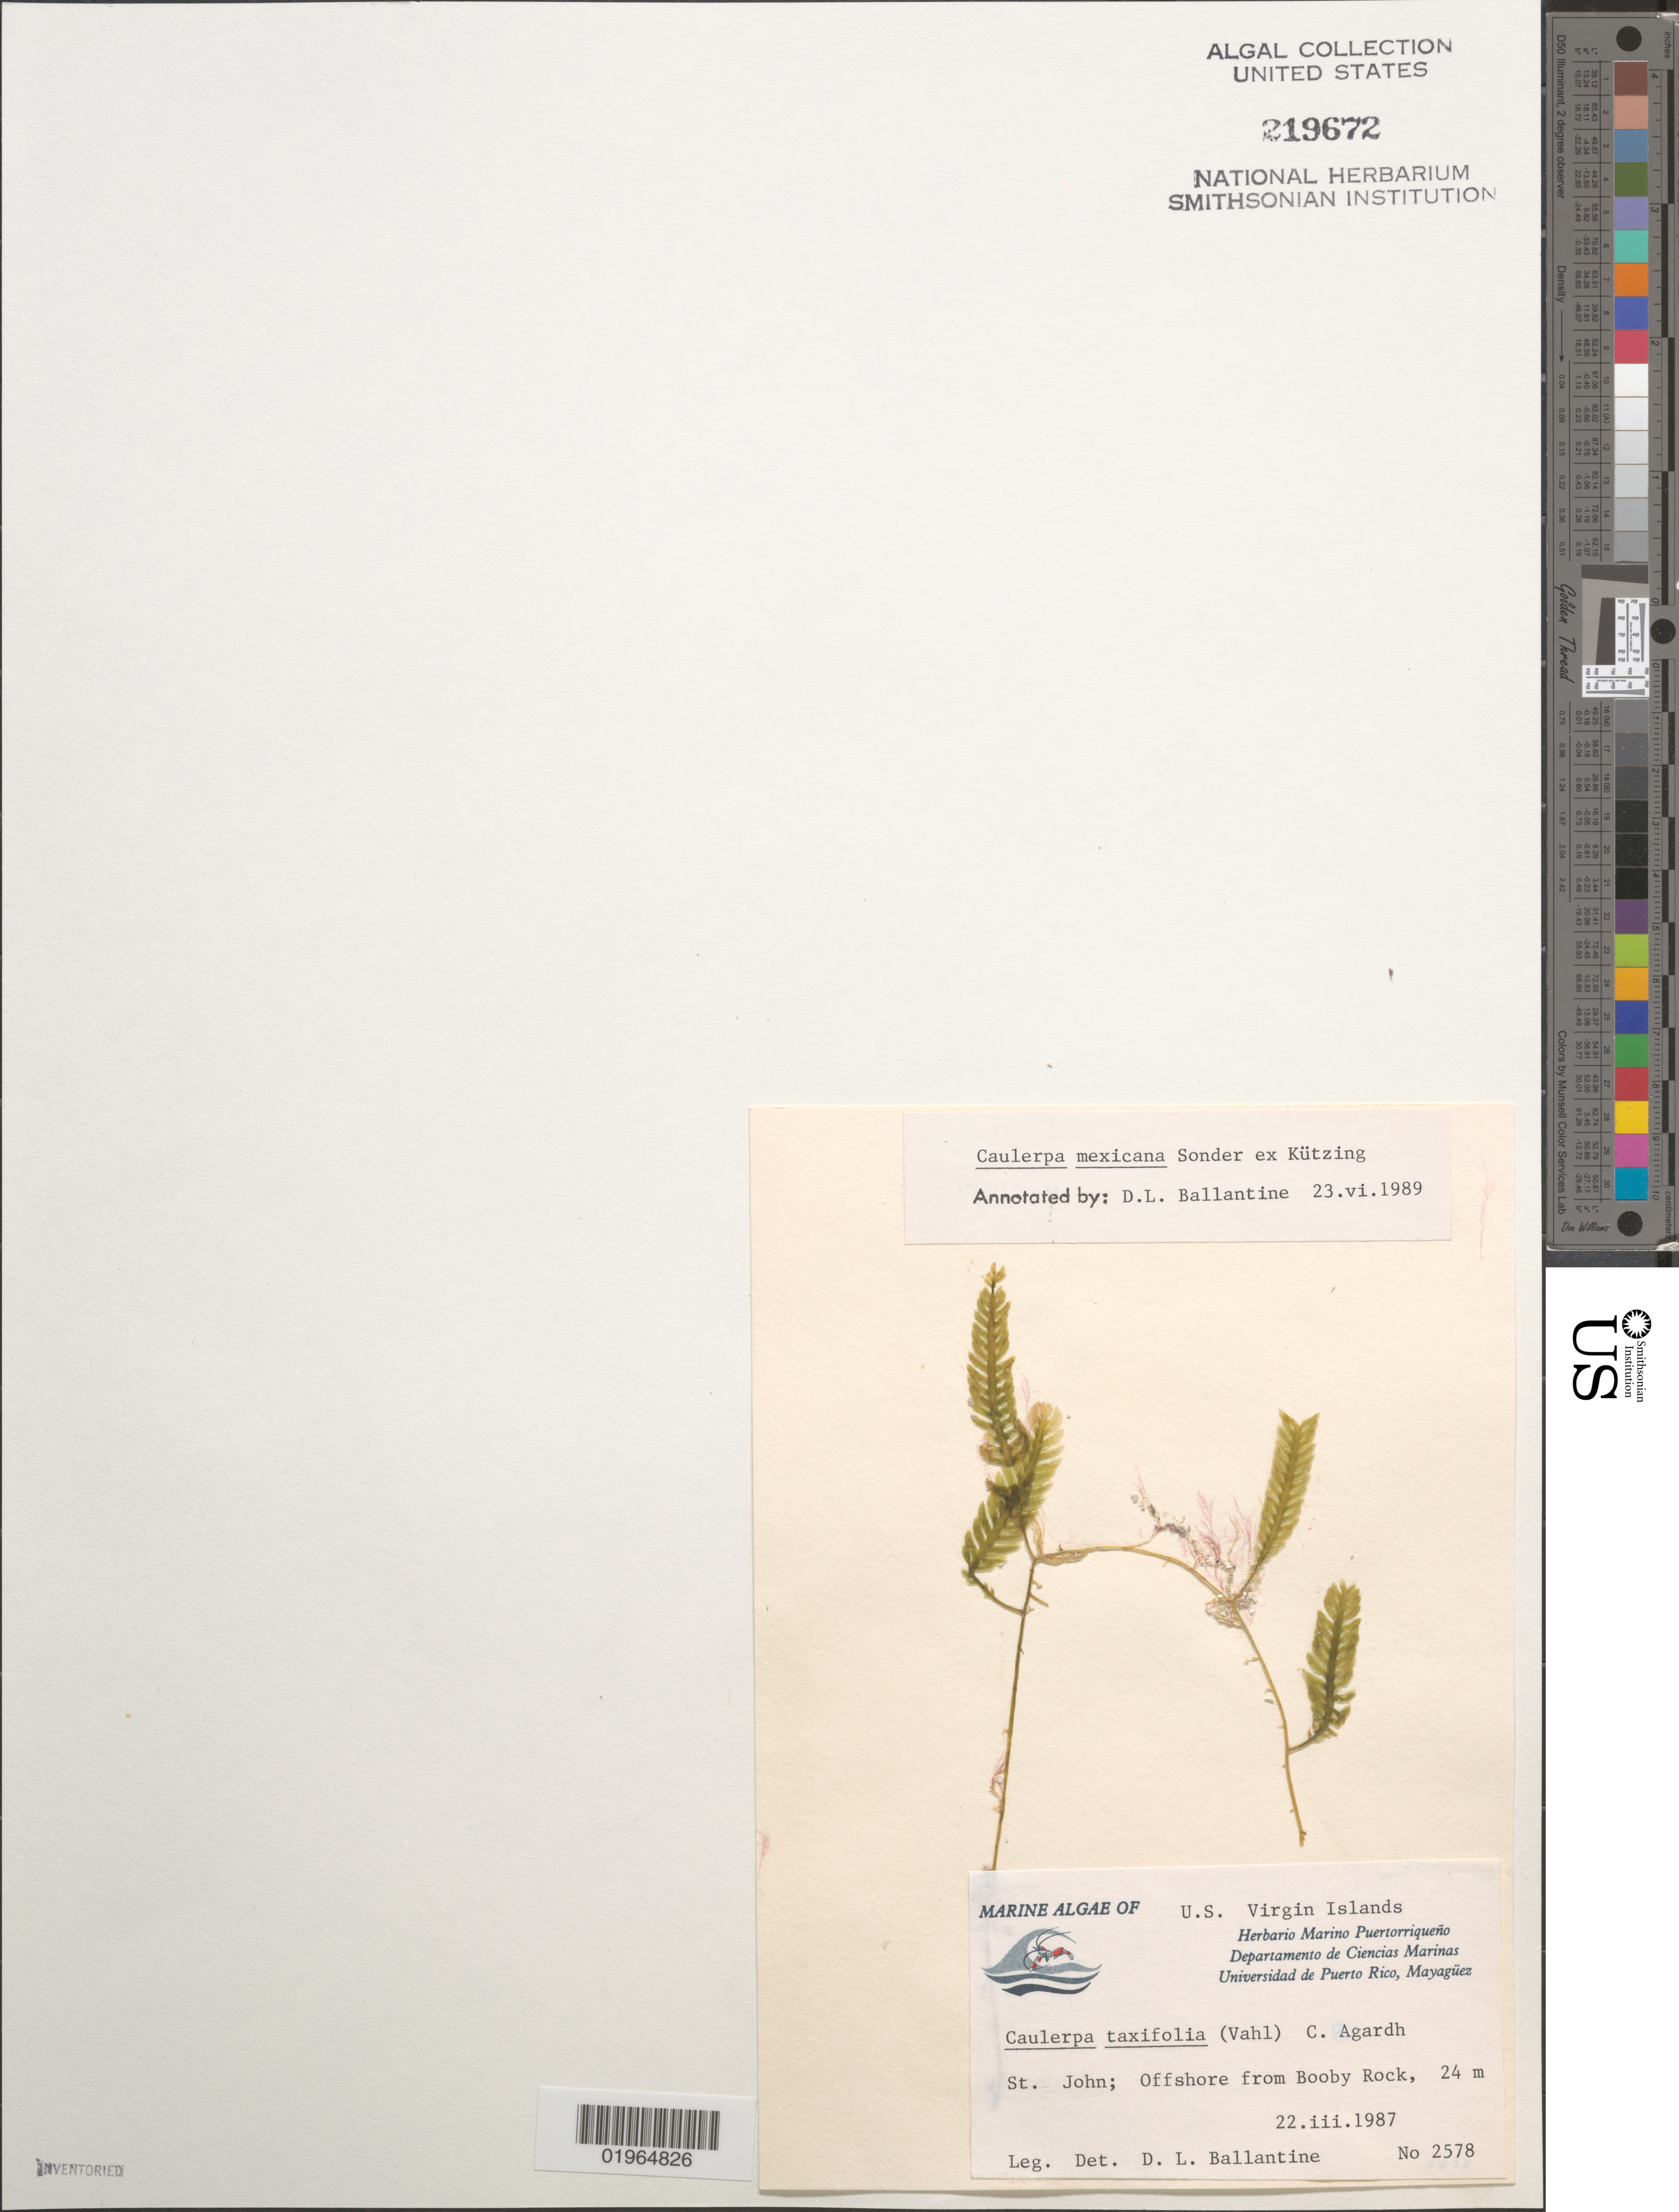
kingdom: Plantae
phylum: Chlorophyta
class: Ulvophyceae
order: Bryopsidales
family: Caulerpaceae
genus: Caulerpa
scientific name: Caulerpa mexicana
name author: Sond. ex Kütz.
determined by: Ballantine, D. L.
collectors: D.L. Ballantine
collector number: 2578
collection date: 1987-03-22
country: U.S. Virgin Islands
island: St. John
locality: Offshore from Booby Rock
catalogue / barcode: US 219672